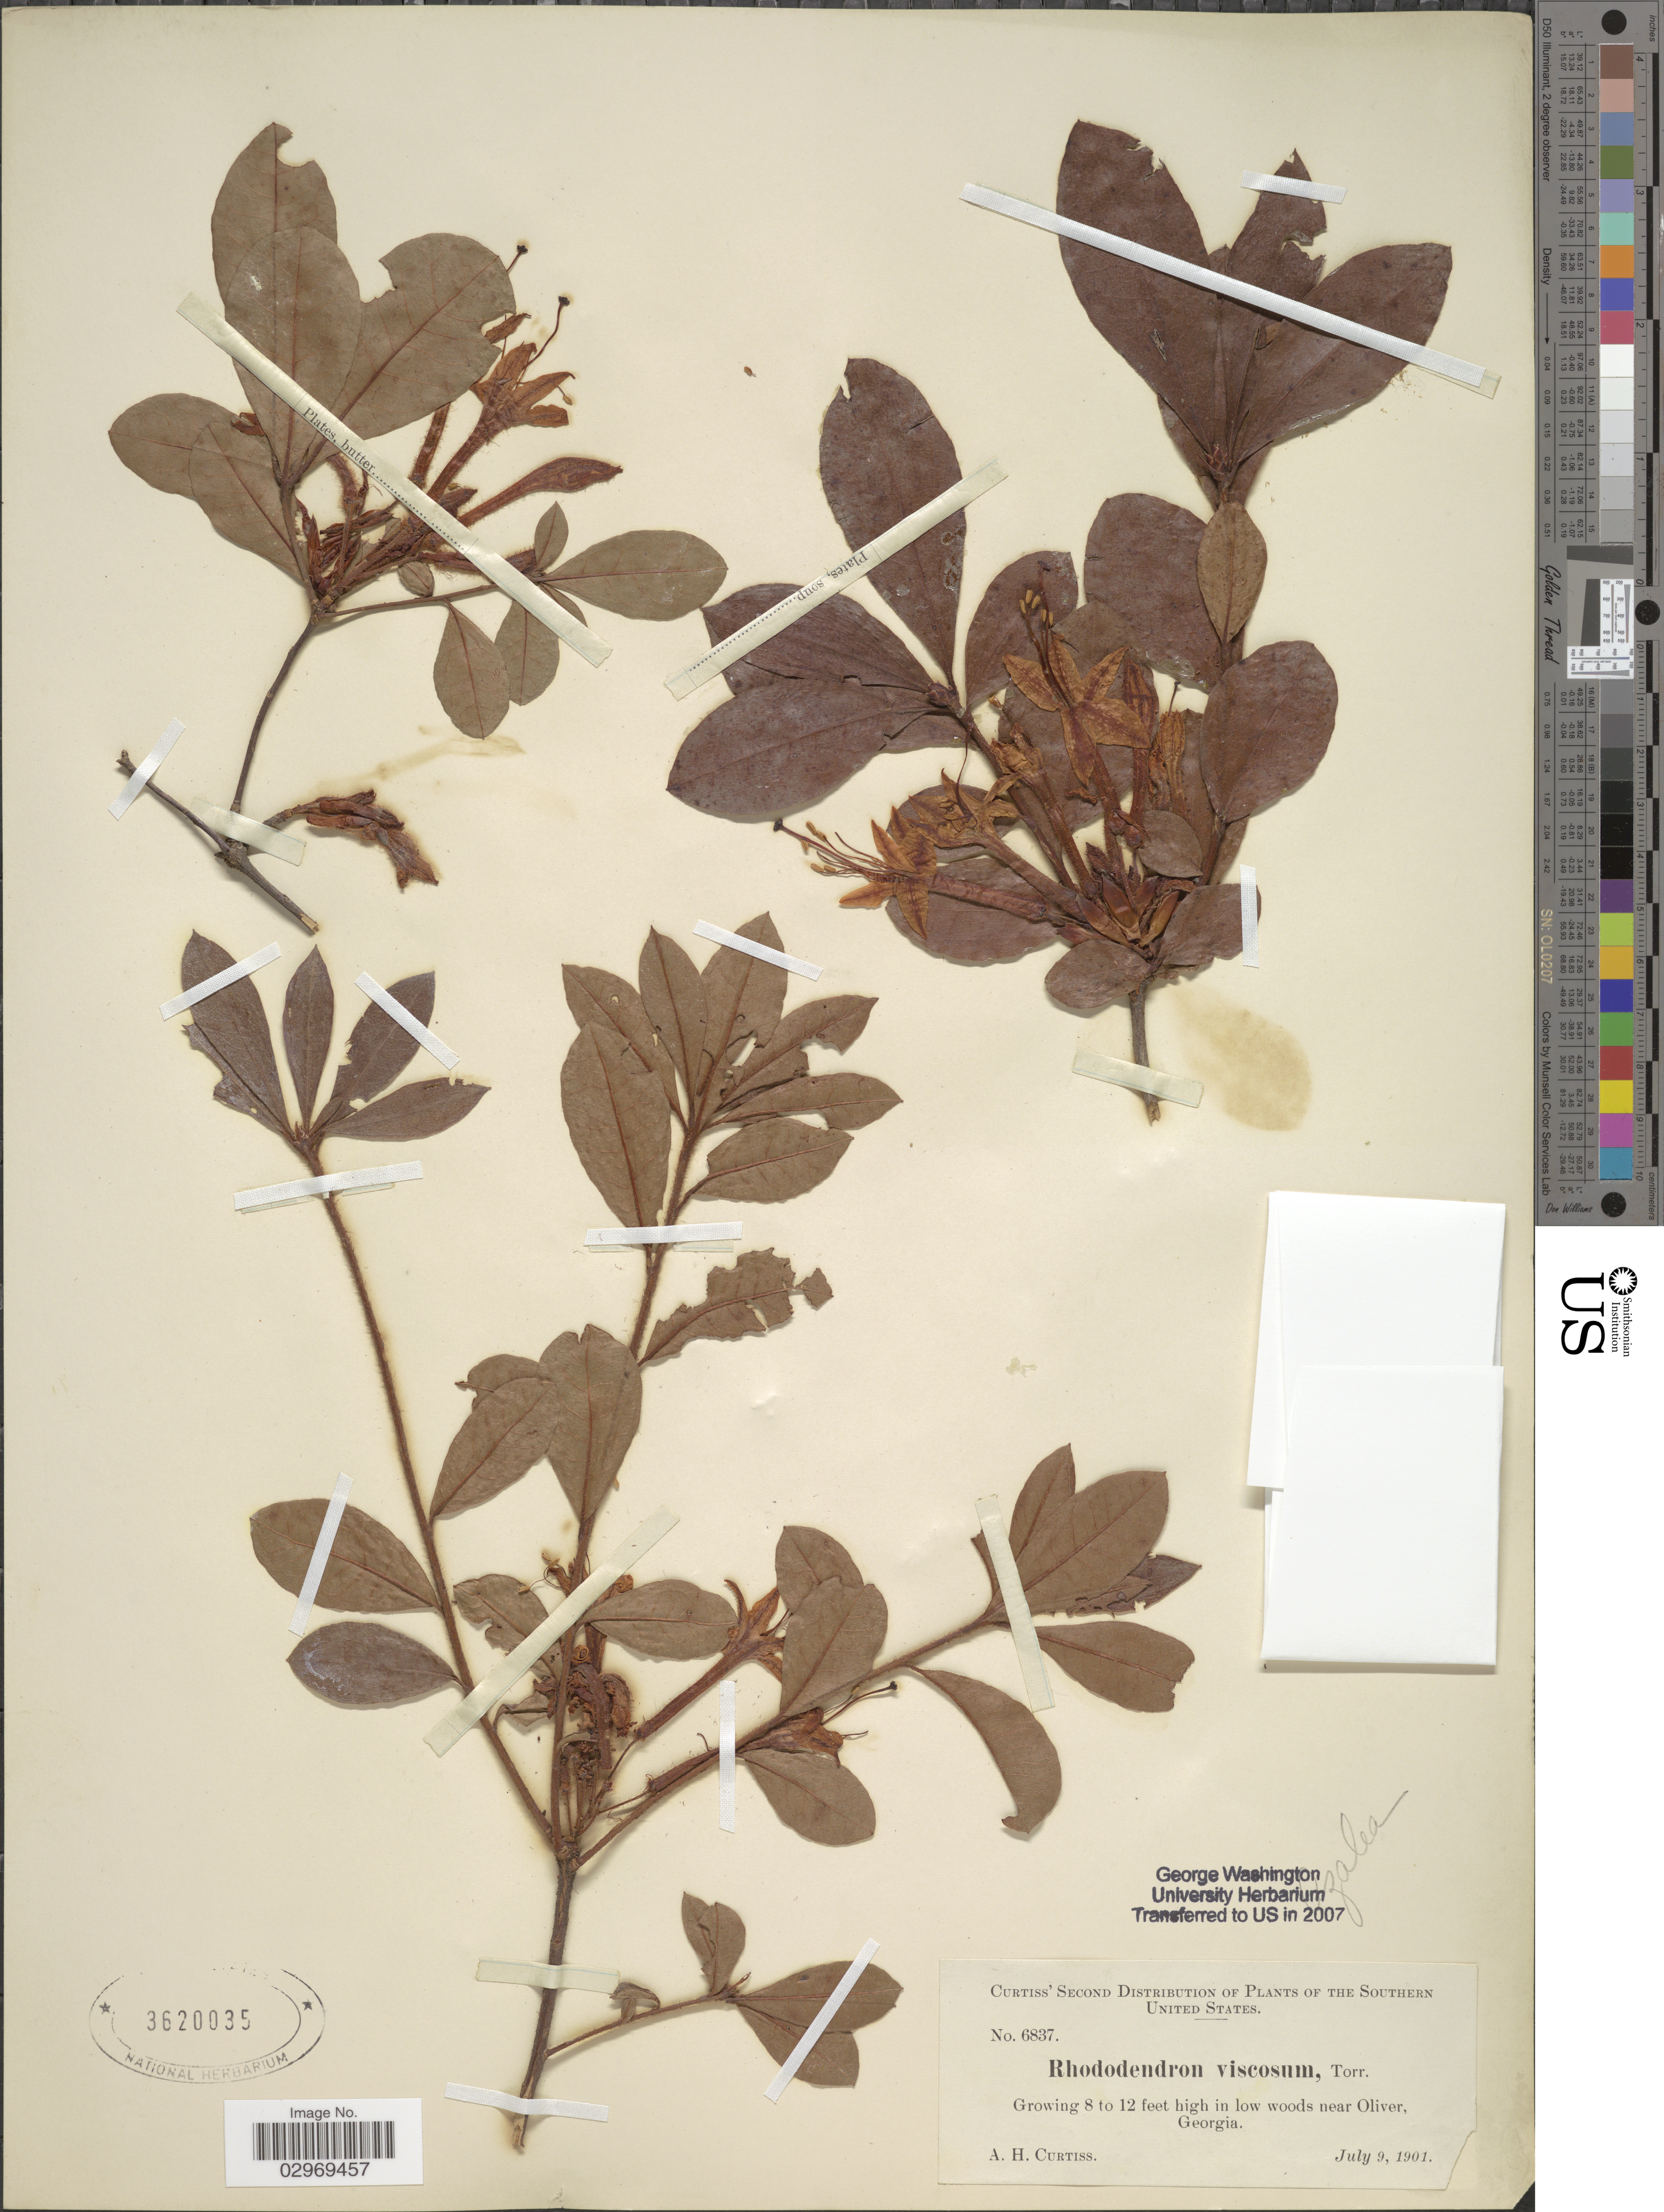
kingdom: Plantae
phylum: Tracheophyta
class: Magnoliopsida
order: Ericales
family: Ericaceae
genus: Rhododendron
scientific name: Rhododendron viscosum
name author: (L.) Torr.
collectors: A. H. Curtiss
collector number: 6837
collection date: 1901-07-09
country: United States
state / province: Georgia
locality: Southern United States, Growing 8 to 12 feet high in low woods near Oliver.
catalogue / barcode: US 3620035